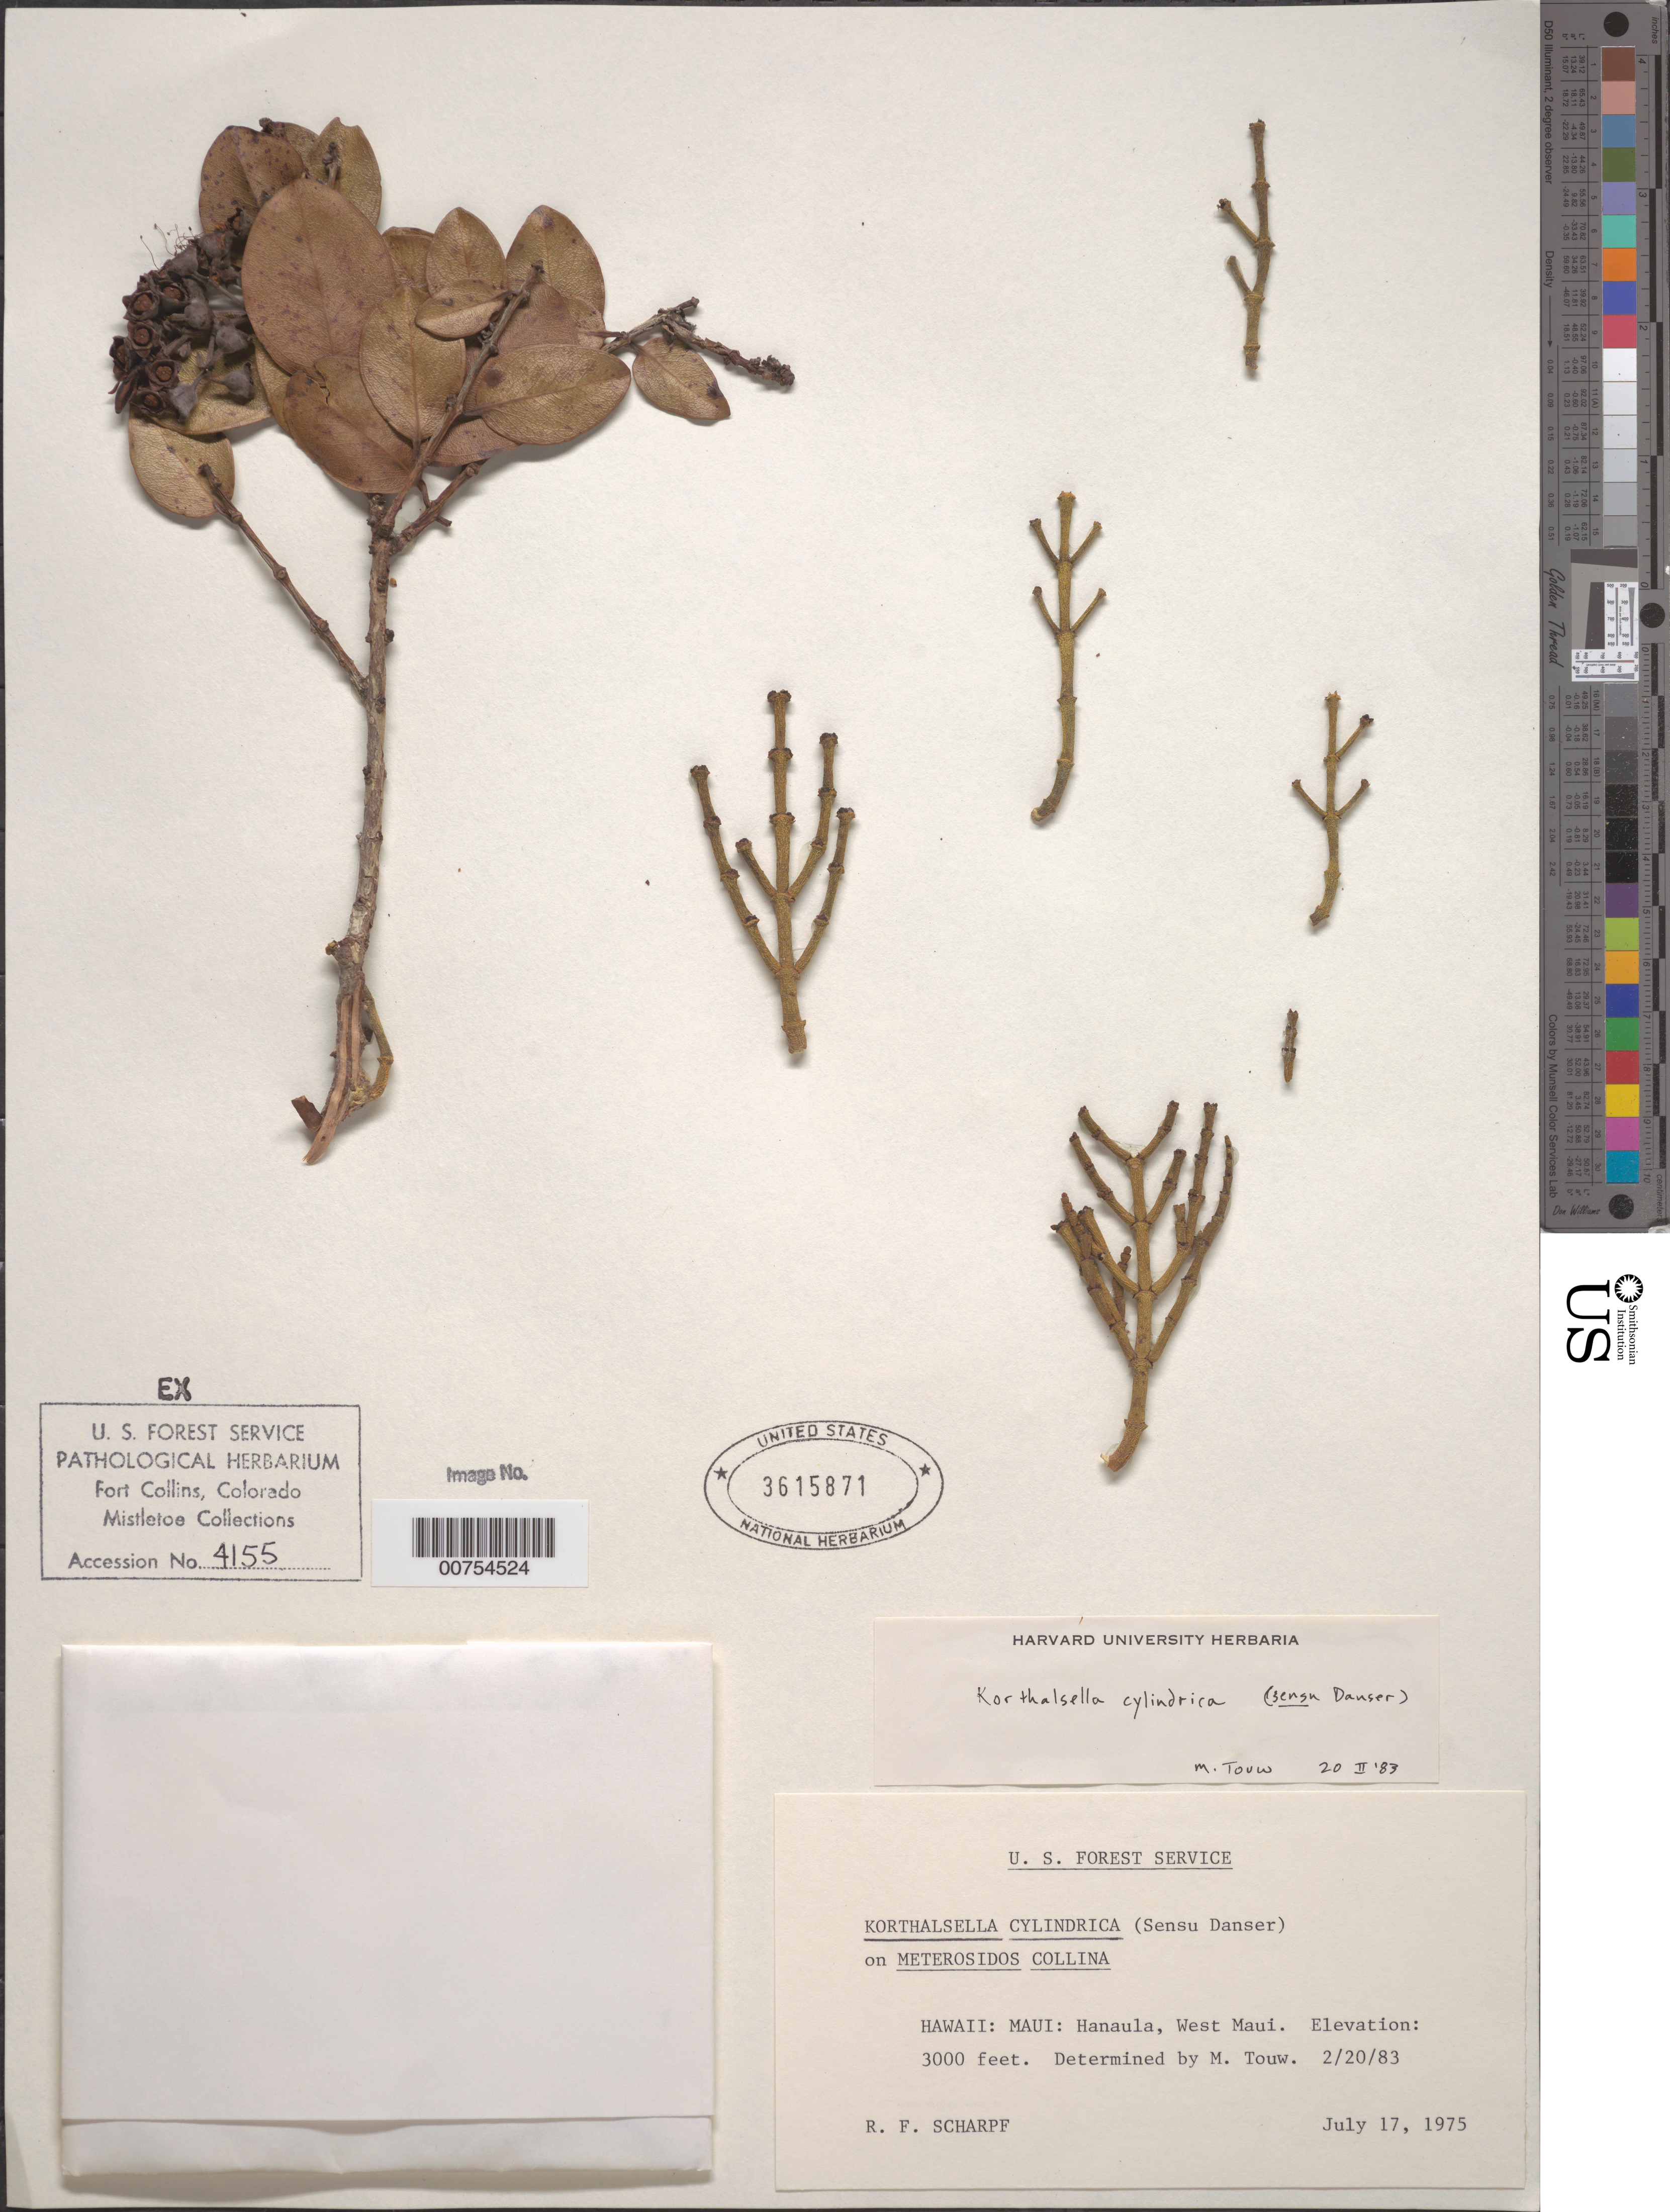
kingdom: Plantae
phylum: Tracheophyta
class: Magnoliopsida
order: Myrtales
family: Myrtaceae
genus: Metrosideros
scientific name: Metrosideros collina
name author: (J.R. Forst. & G. Forst.) A. Gray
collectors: R. F. Scharpf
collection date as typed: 17 Jul 1975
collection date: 1975-07-17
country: United States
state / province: Hawaii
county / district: Maui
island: Maui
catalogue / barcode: US 3615871